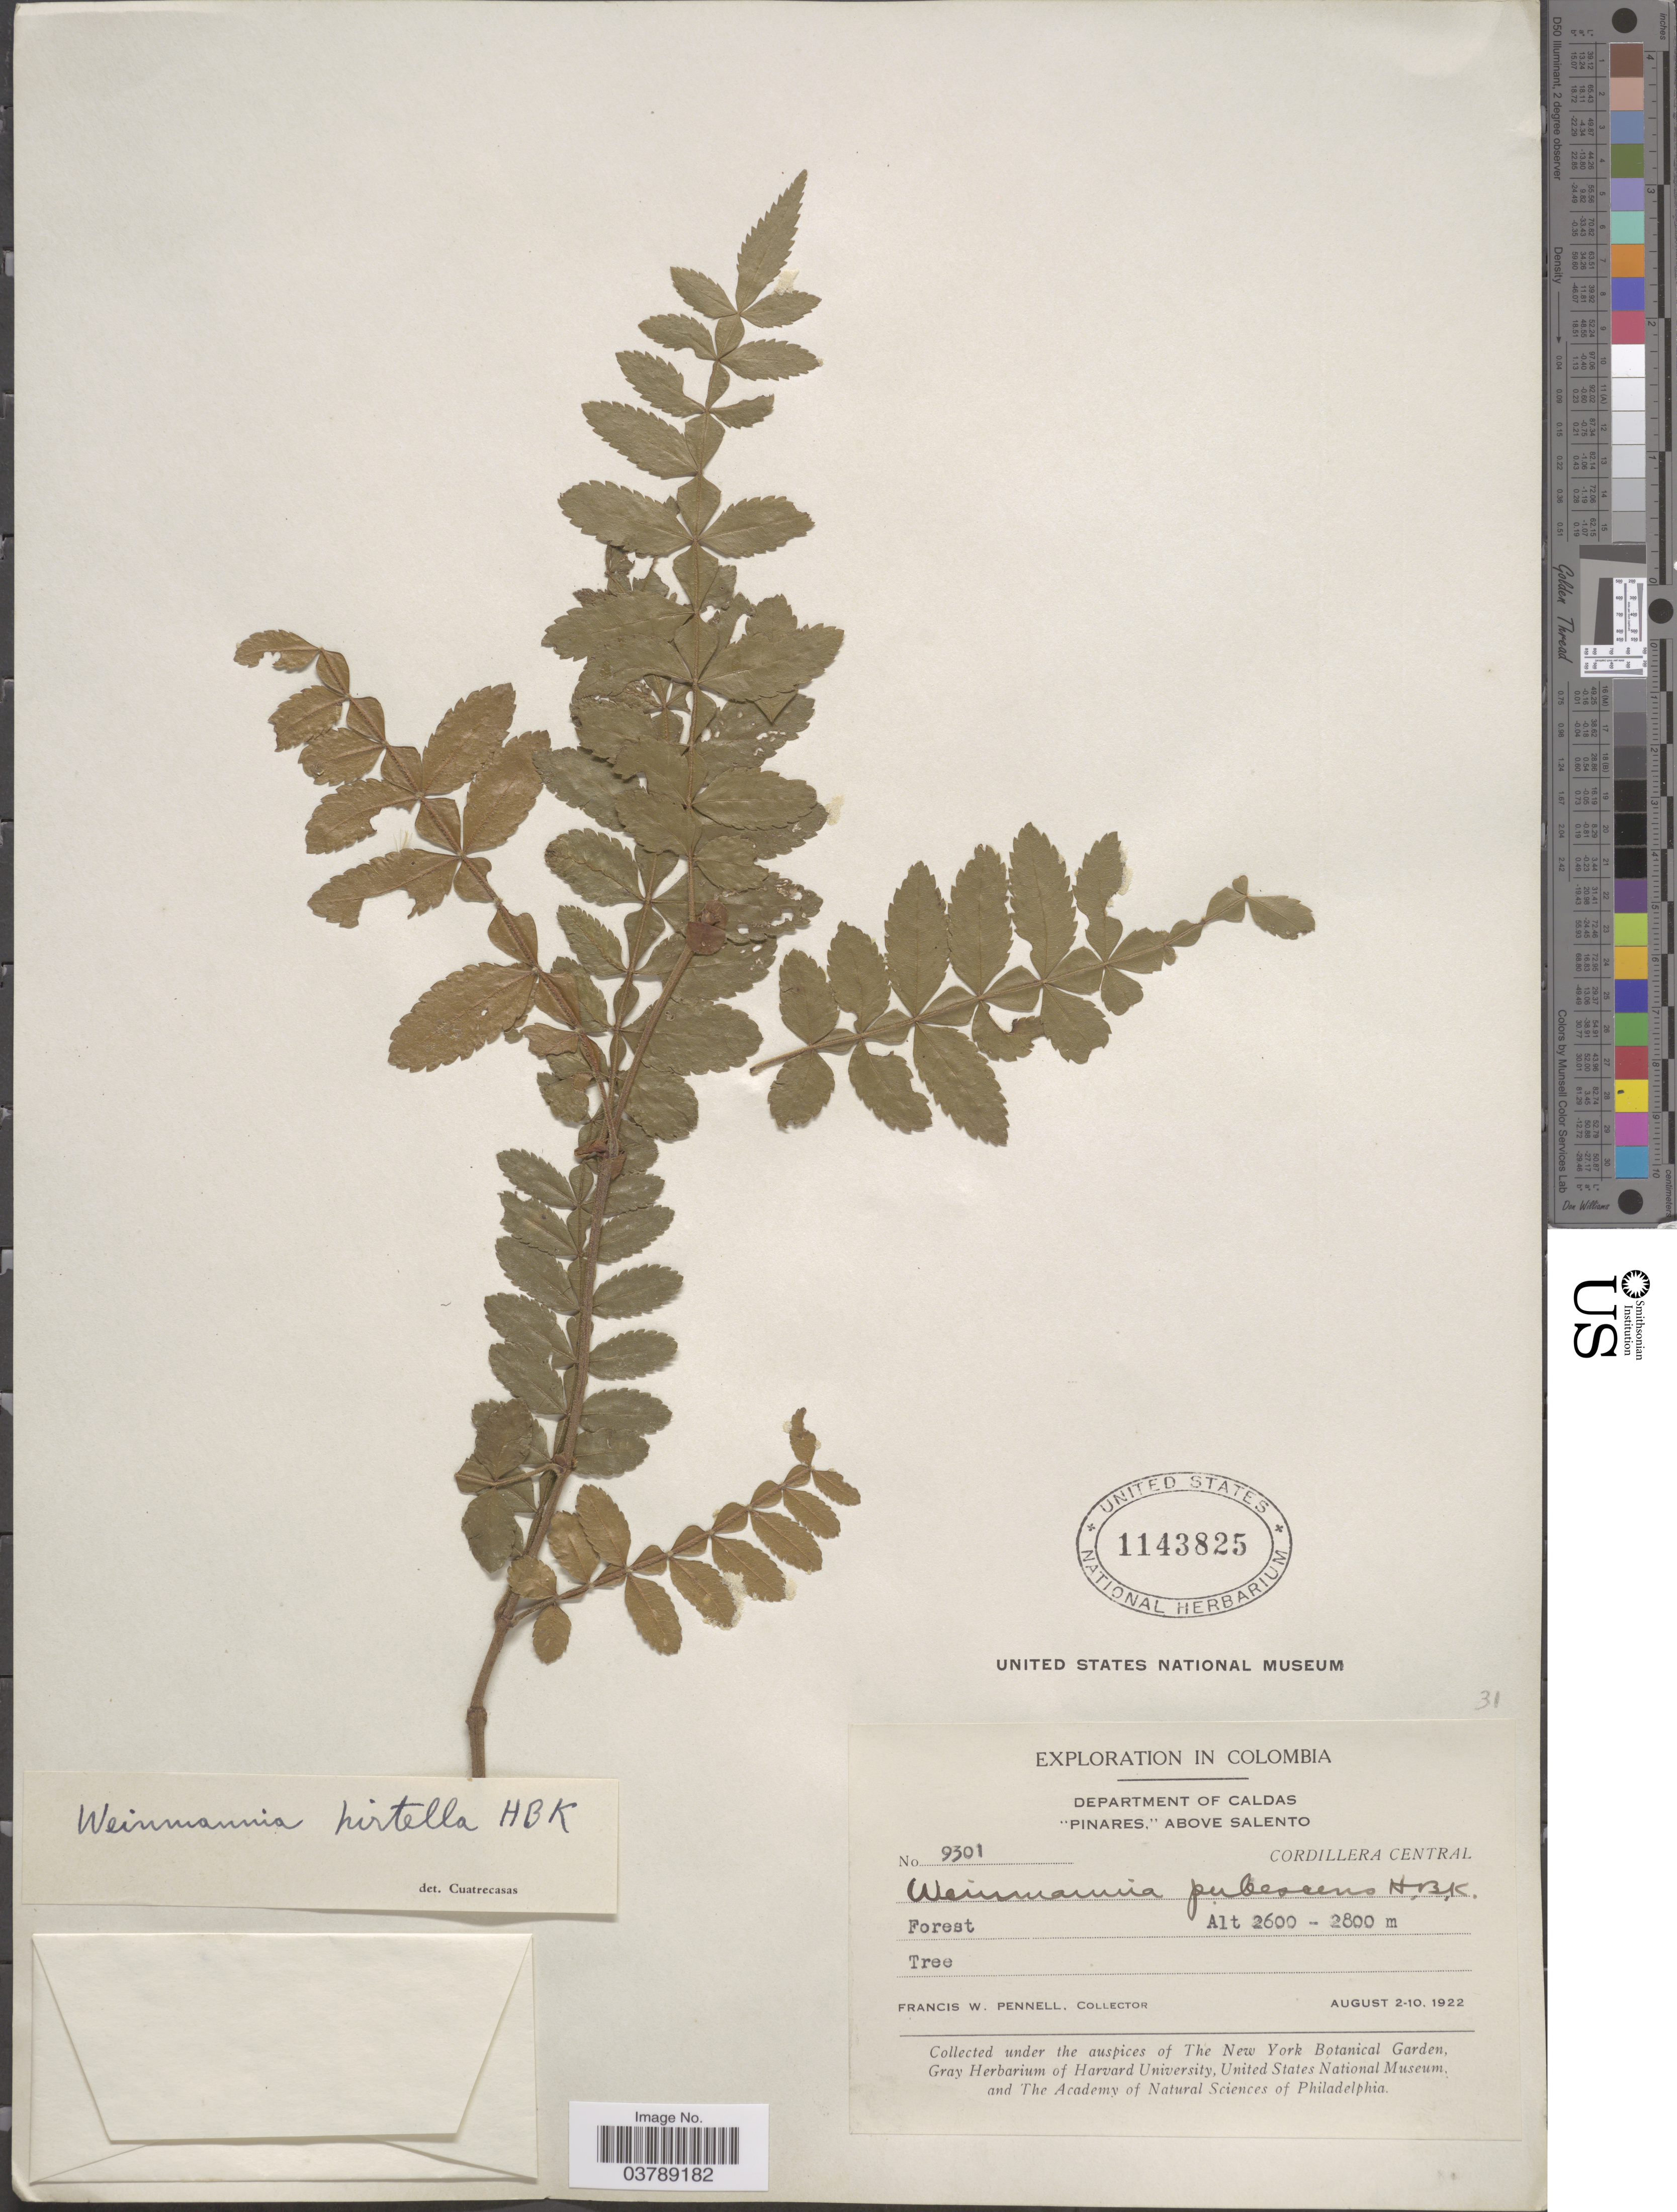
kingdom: Plantae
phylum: Tracheophyta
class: Magnoliopsida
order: Oxalidales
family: Cunoniaceae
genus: Weinmannia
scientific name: Weinmannia hirtella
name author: Kunth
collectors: F. W. Pennell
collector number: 9301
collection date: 1922-08-02/1922-08-10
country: Colombia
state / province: Caldas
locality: Department of Caldas, "Pinares," above Salento. Cordillera Central.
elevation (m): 2600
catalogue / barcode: US 1143825